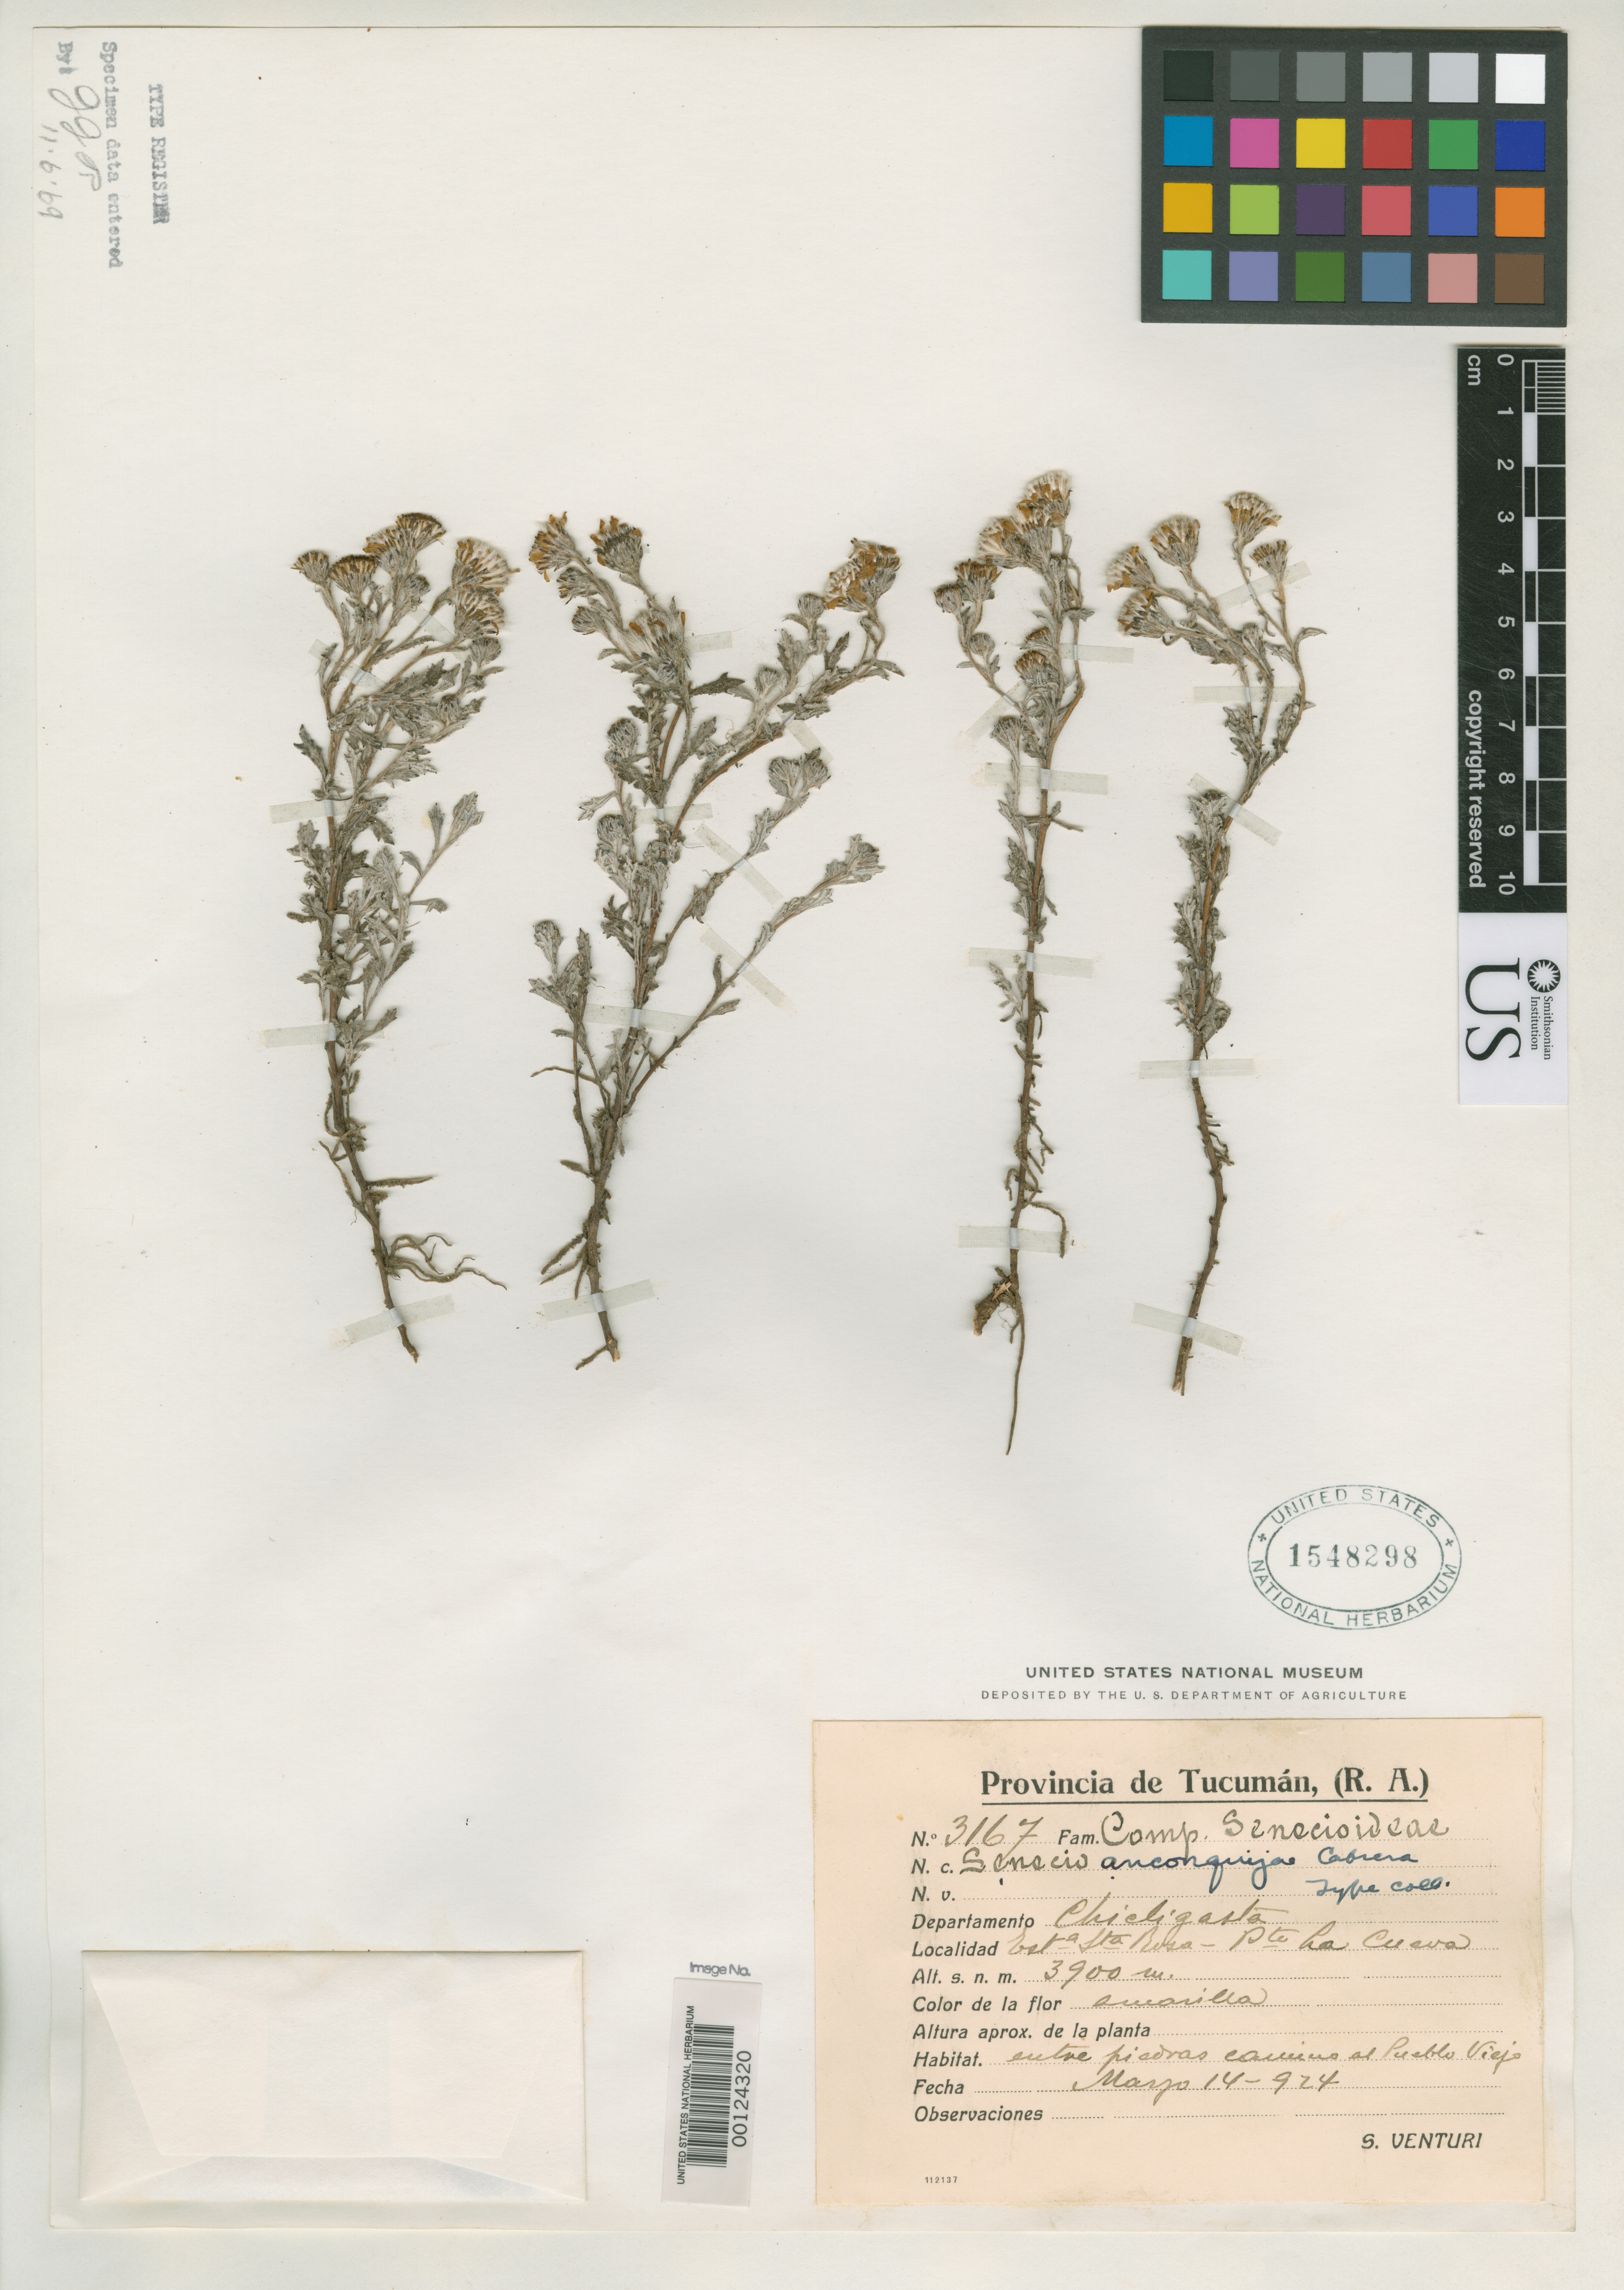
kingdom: Plantae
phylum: Tracheophyta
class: Magnoliopsida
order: Asterales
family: Asteraceae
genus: Senecio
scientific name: Senecio anconquijae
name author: Cabrera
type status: Isotype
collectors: S. Venturi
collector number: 3167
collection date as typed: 14 Mar 1924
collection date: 1924-03-14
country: Argentina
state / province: Tucuman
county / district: Chicligasta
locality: Estancia Santa Rosa, near Tipacocha.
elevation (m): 3900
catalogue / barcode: US 1548298